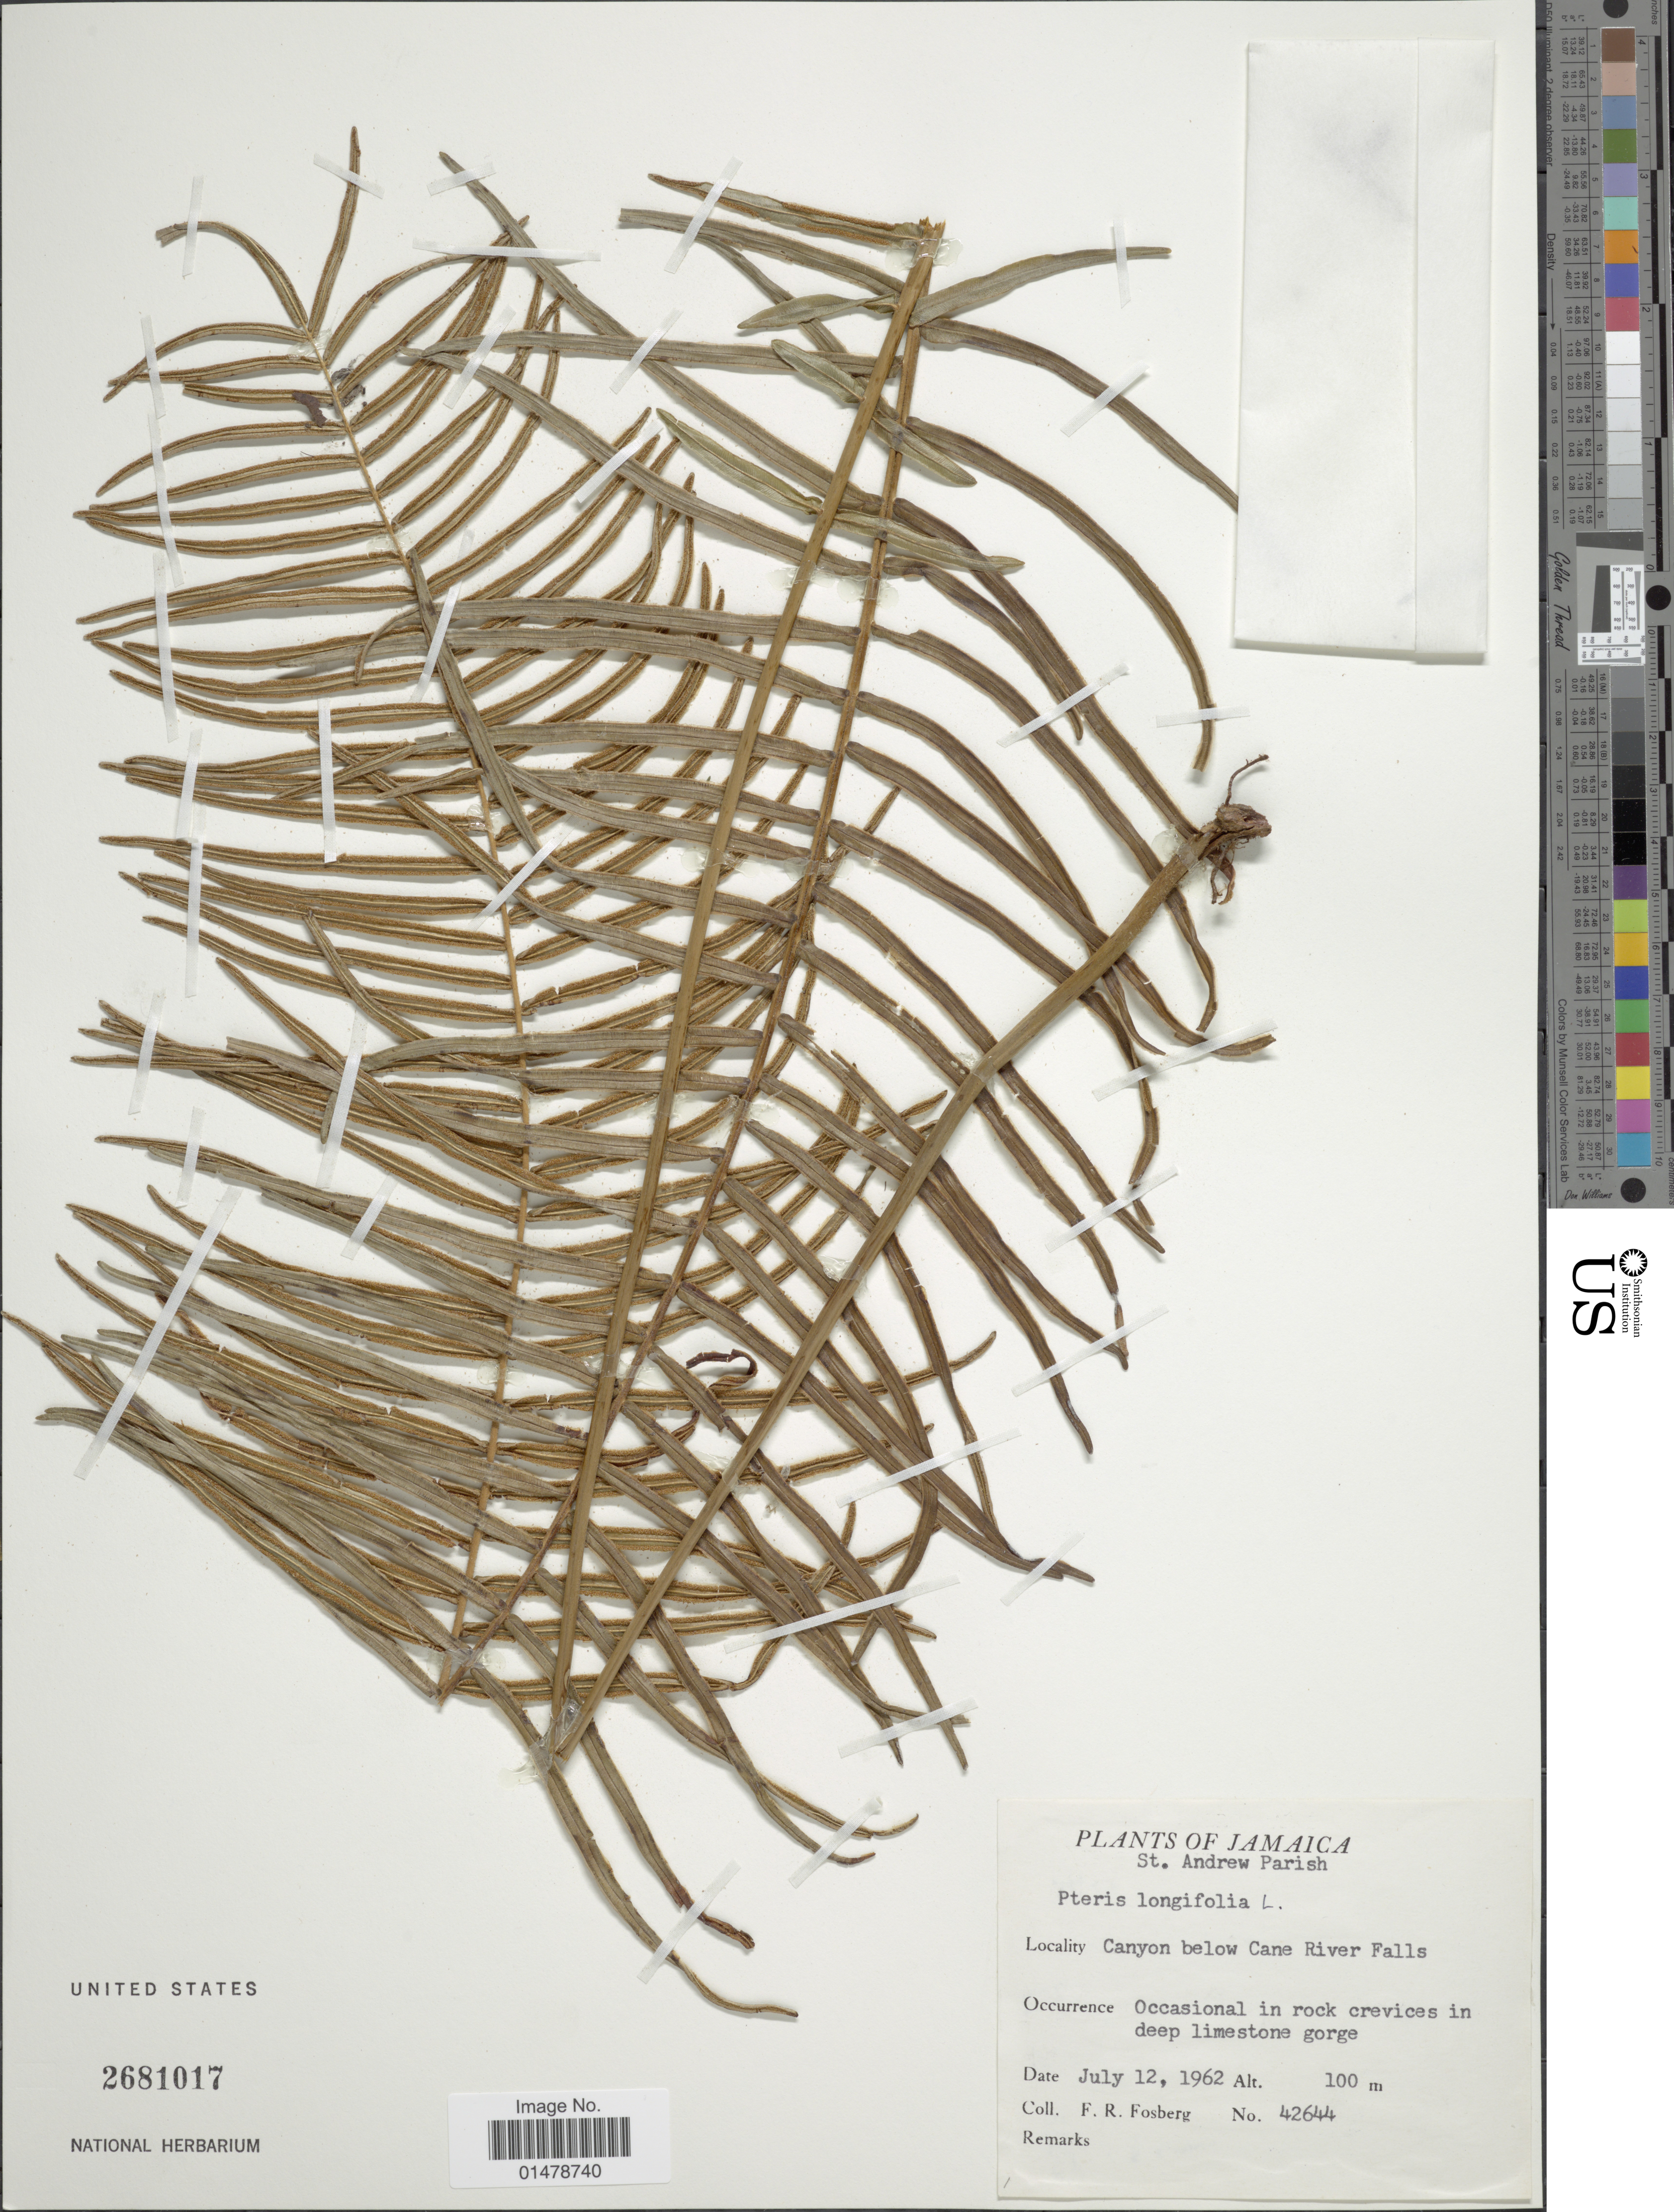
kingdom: Plantae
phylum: Tracheophyta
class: Polypodiopsida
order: Polypodiales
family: Pteridaceae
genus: Pteris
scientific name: Pteris longifolia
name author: L.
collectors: F. R. Fosberg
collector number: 42644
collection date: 1962-07-12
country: Jamaica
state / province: Saint Andrew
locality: St. Andrew Parish. Canyon below Cane River Falls.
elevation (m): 100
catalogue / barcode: US 2681017